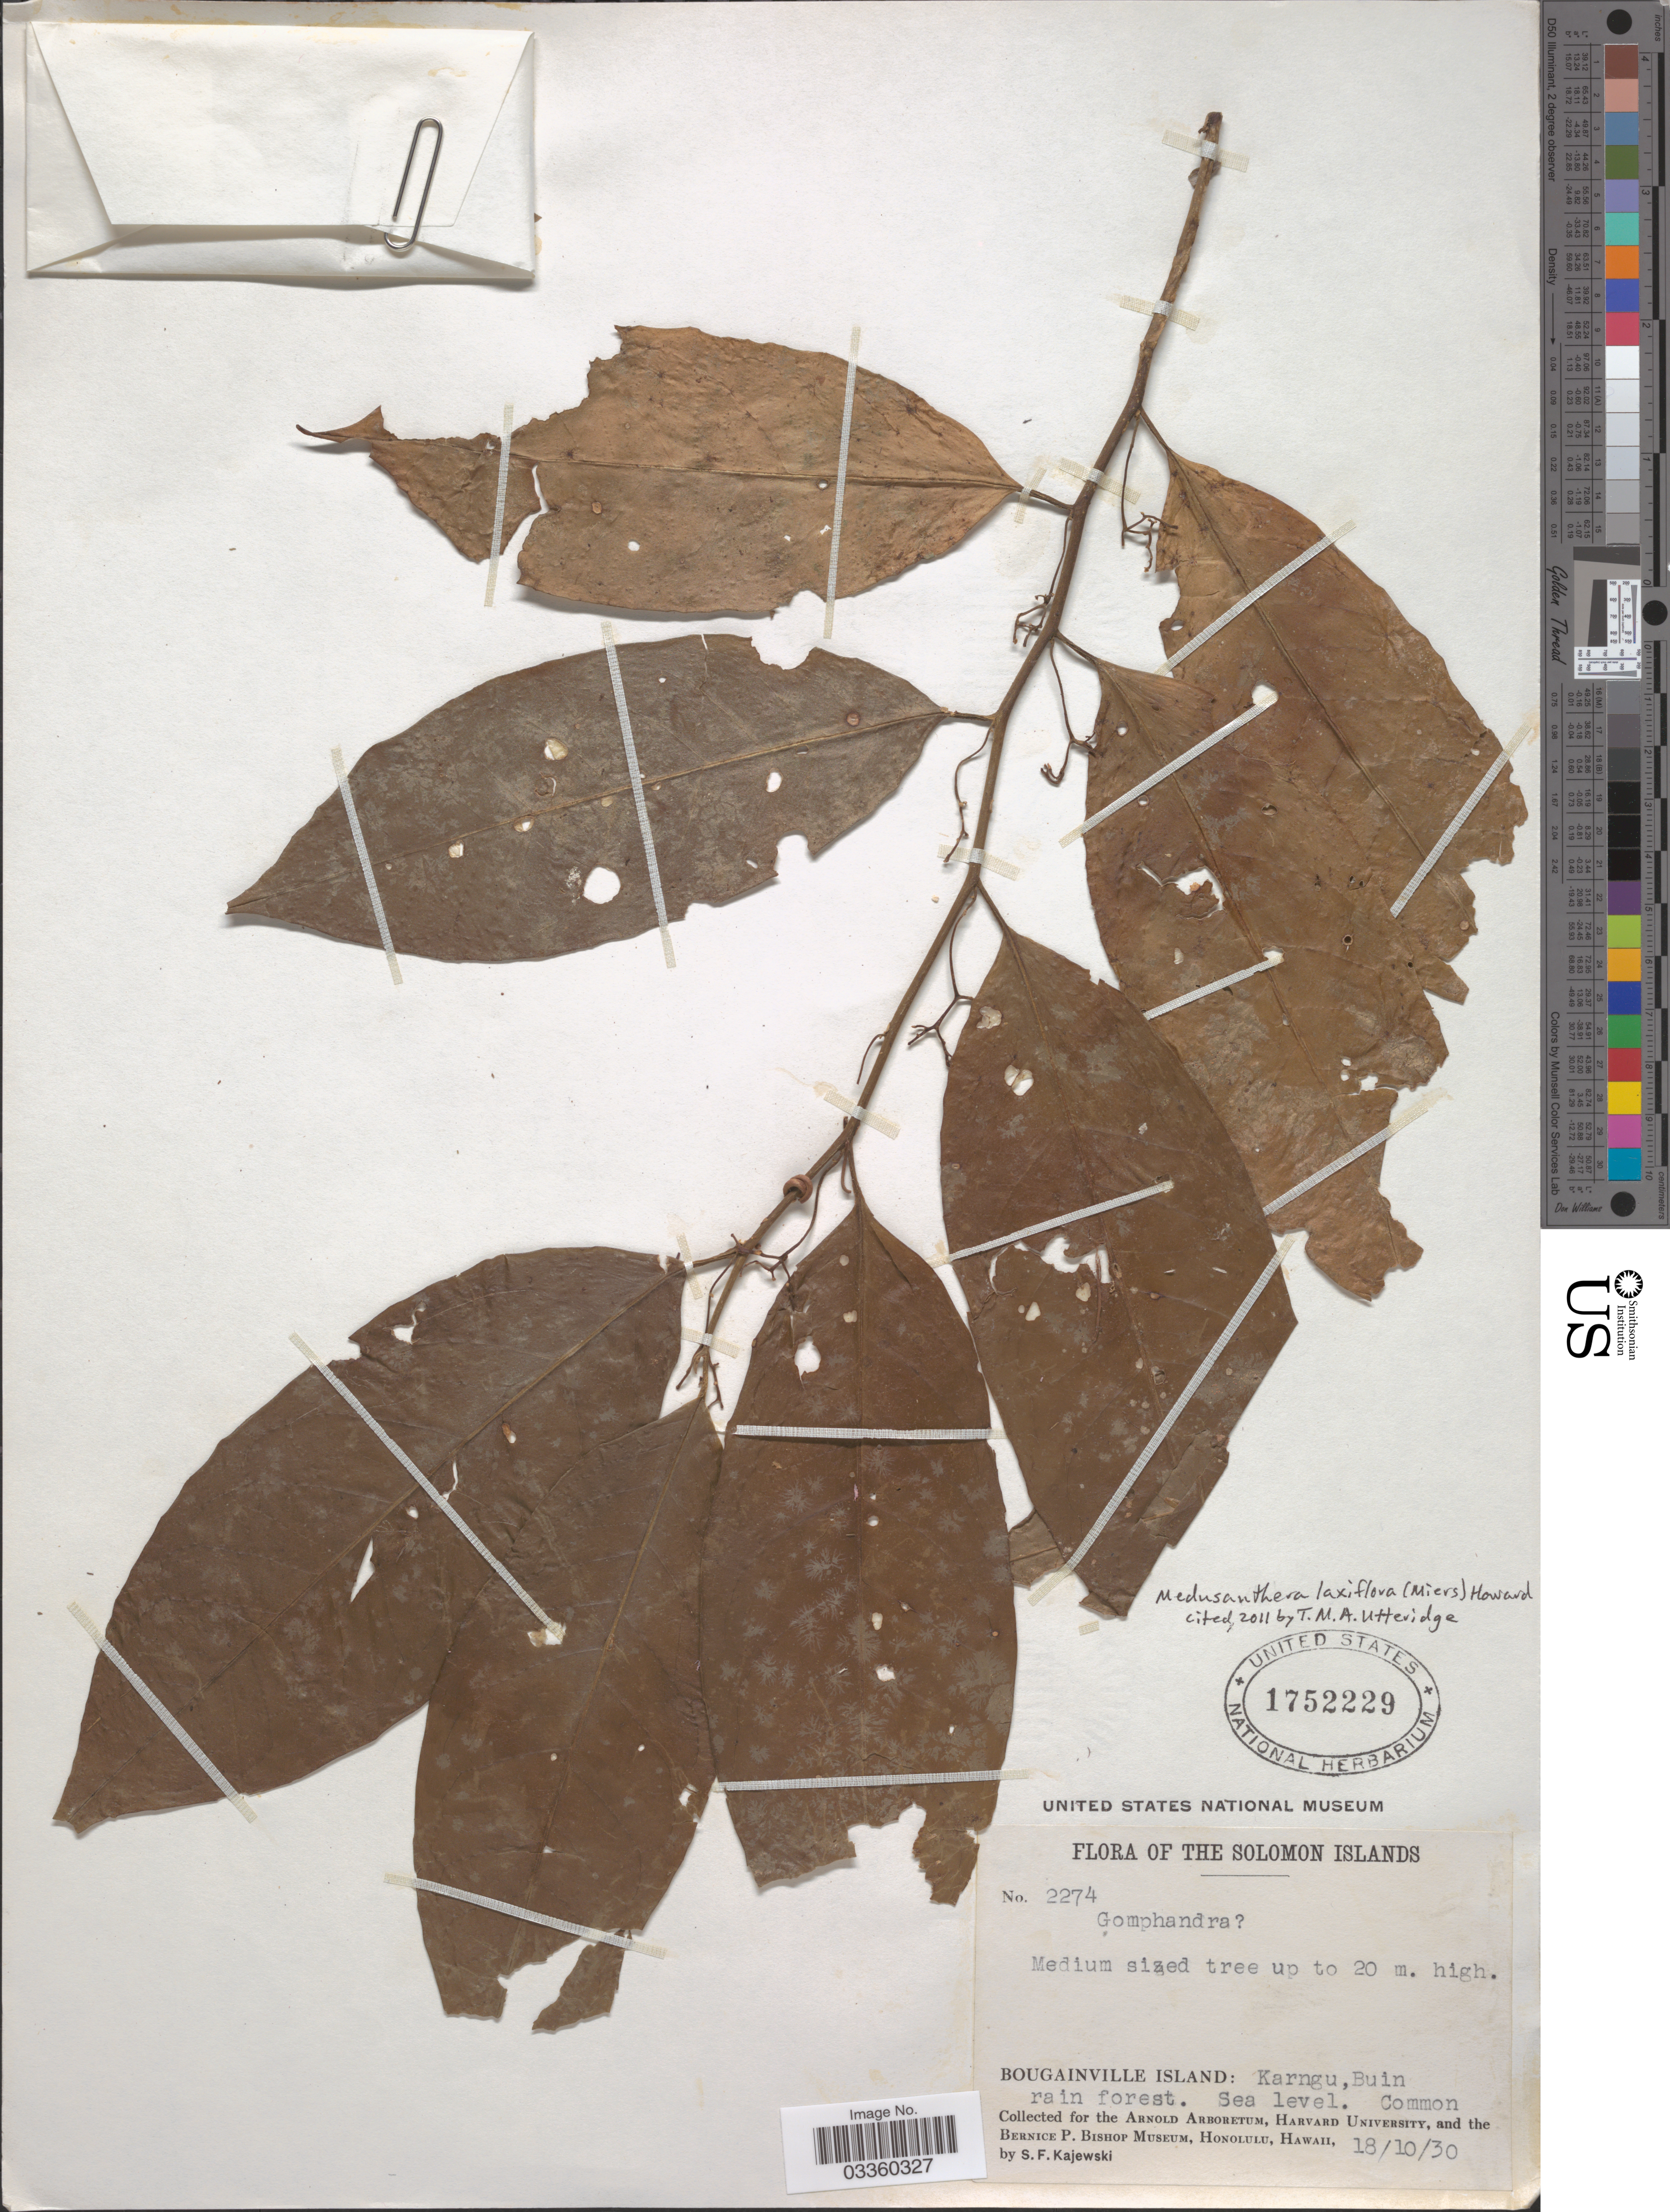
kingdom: Plantae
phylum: Tracheophyta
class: Magnoliopsida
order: Cardiopteridales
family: Stemonuraceae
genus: Medusanthera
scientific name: Medusanthera laxiflora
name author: (Miers) R.A. Howard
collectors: S. Kajewski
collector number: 2274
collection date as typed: Transcribed d/m/y: 18/10/30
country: Papua New Guinea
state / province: Bougainville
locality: Bougainville Island: Karngu, Buin rain forest.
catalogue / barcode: US 1752229